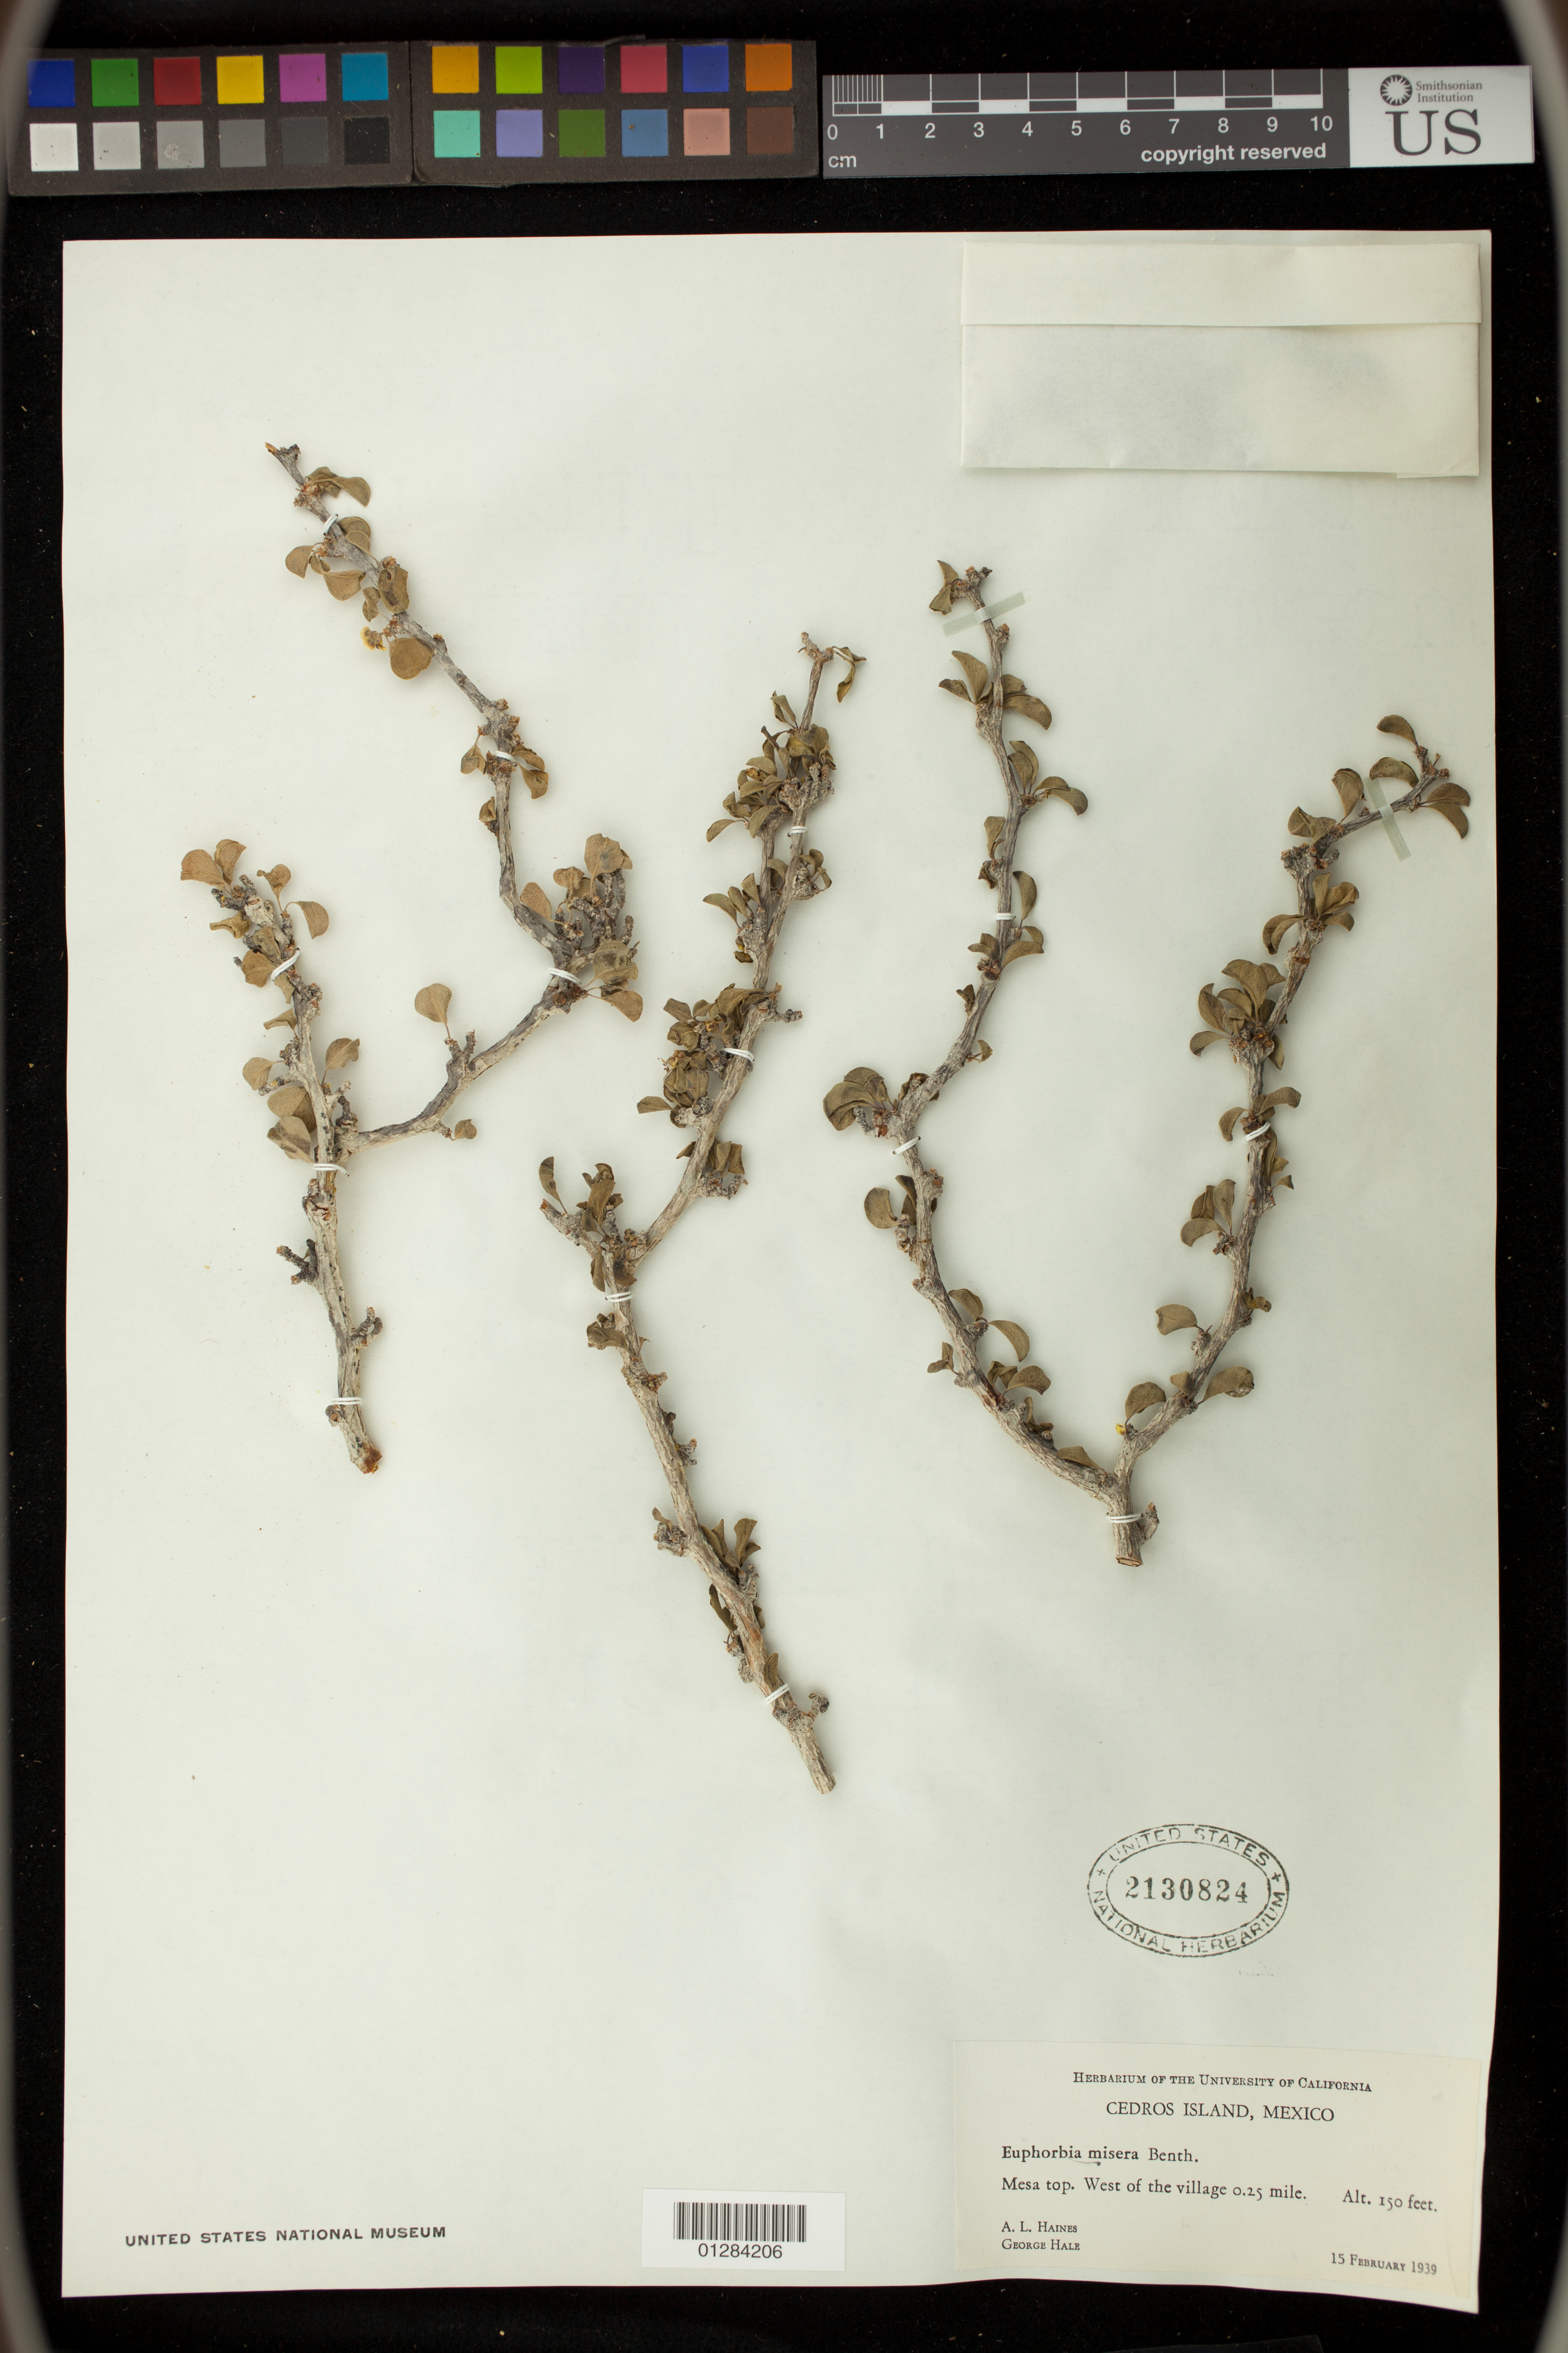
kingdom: Plantae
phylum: Tracheophyta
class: Magnoliopsida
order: Malpighiales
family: Euphorbiaceae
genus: Euphorbia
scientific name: Euphorbia misera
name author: Benth.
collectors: A. L. Haines & G. Hale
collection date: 1939-02-15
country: Mexico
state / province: Baja California Norte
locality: Cedros Island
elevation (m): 46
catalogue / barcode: US 2130824